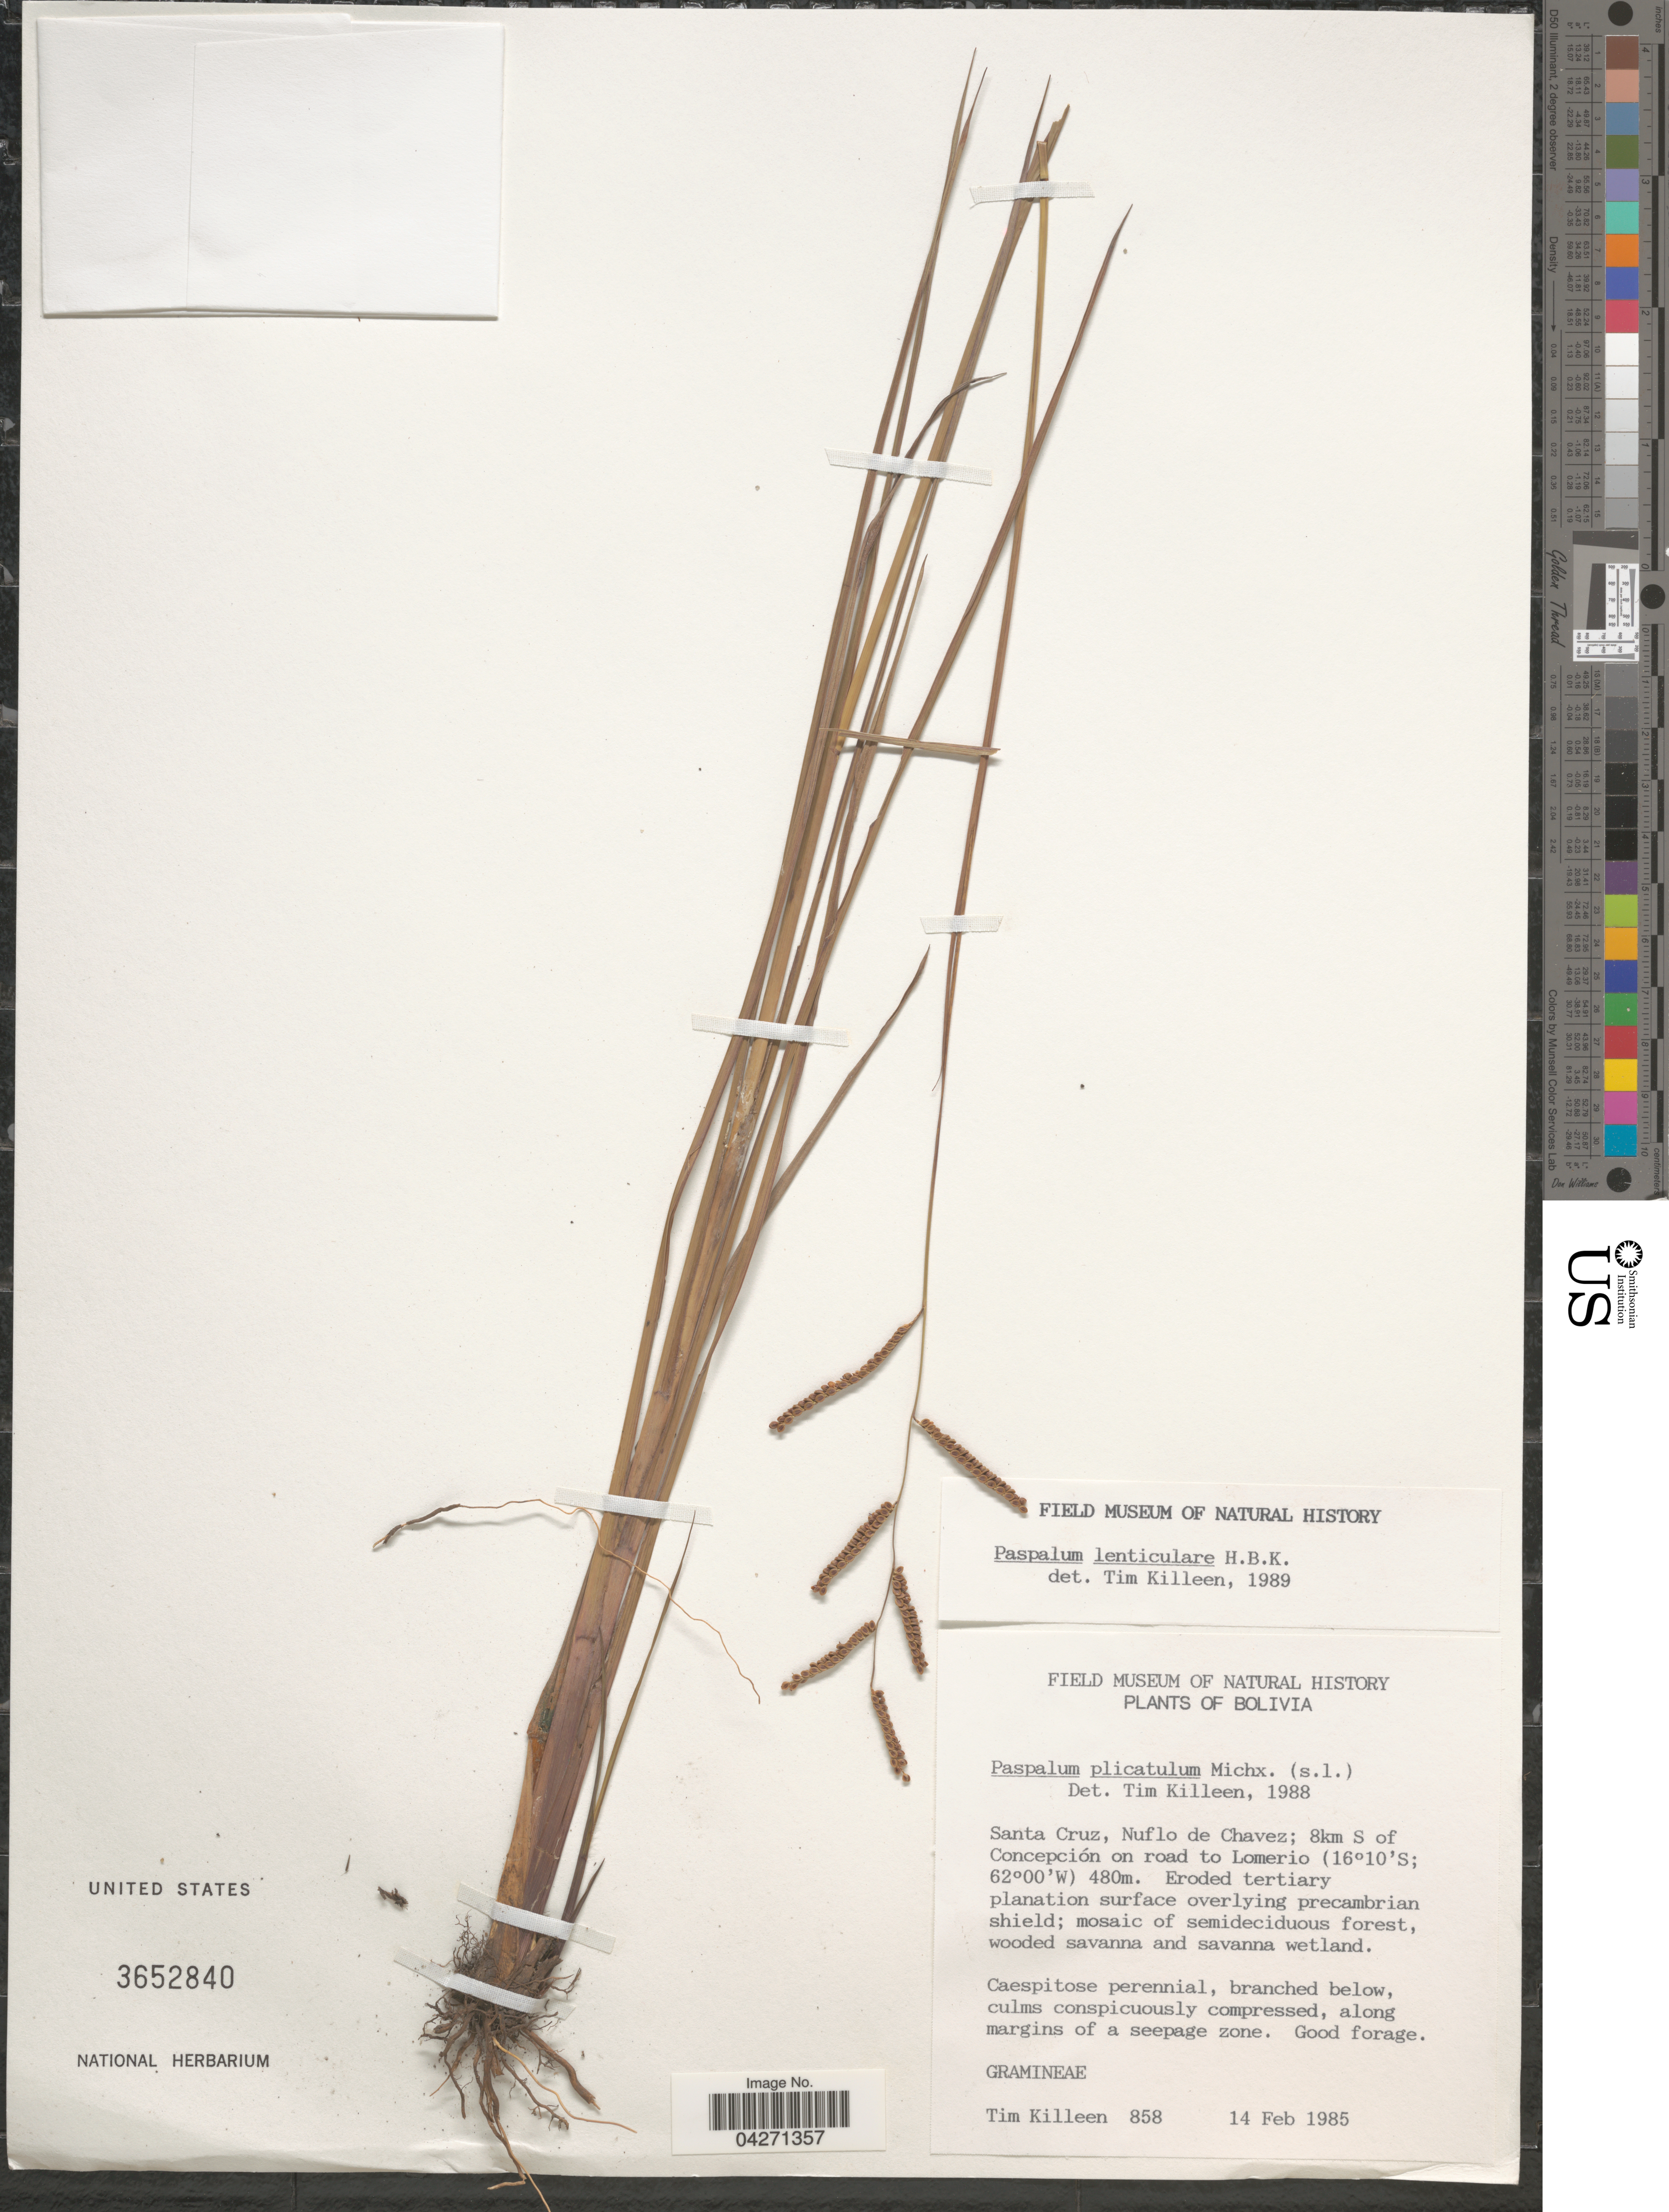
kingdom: Plantae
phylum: Tracheophyta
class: Liliopsida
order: Poales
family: Poaceae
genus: Paspalum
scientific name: Paspalum lenticulare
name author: Kunth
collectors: T. J. Killeen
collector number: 858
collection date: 1985-02-14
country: Bolivia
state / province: Santa Cruz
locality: Nuflo de Chavez; 8km S of Concepción on road to Lomerio.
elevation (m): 480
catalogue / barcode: US 3652840